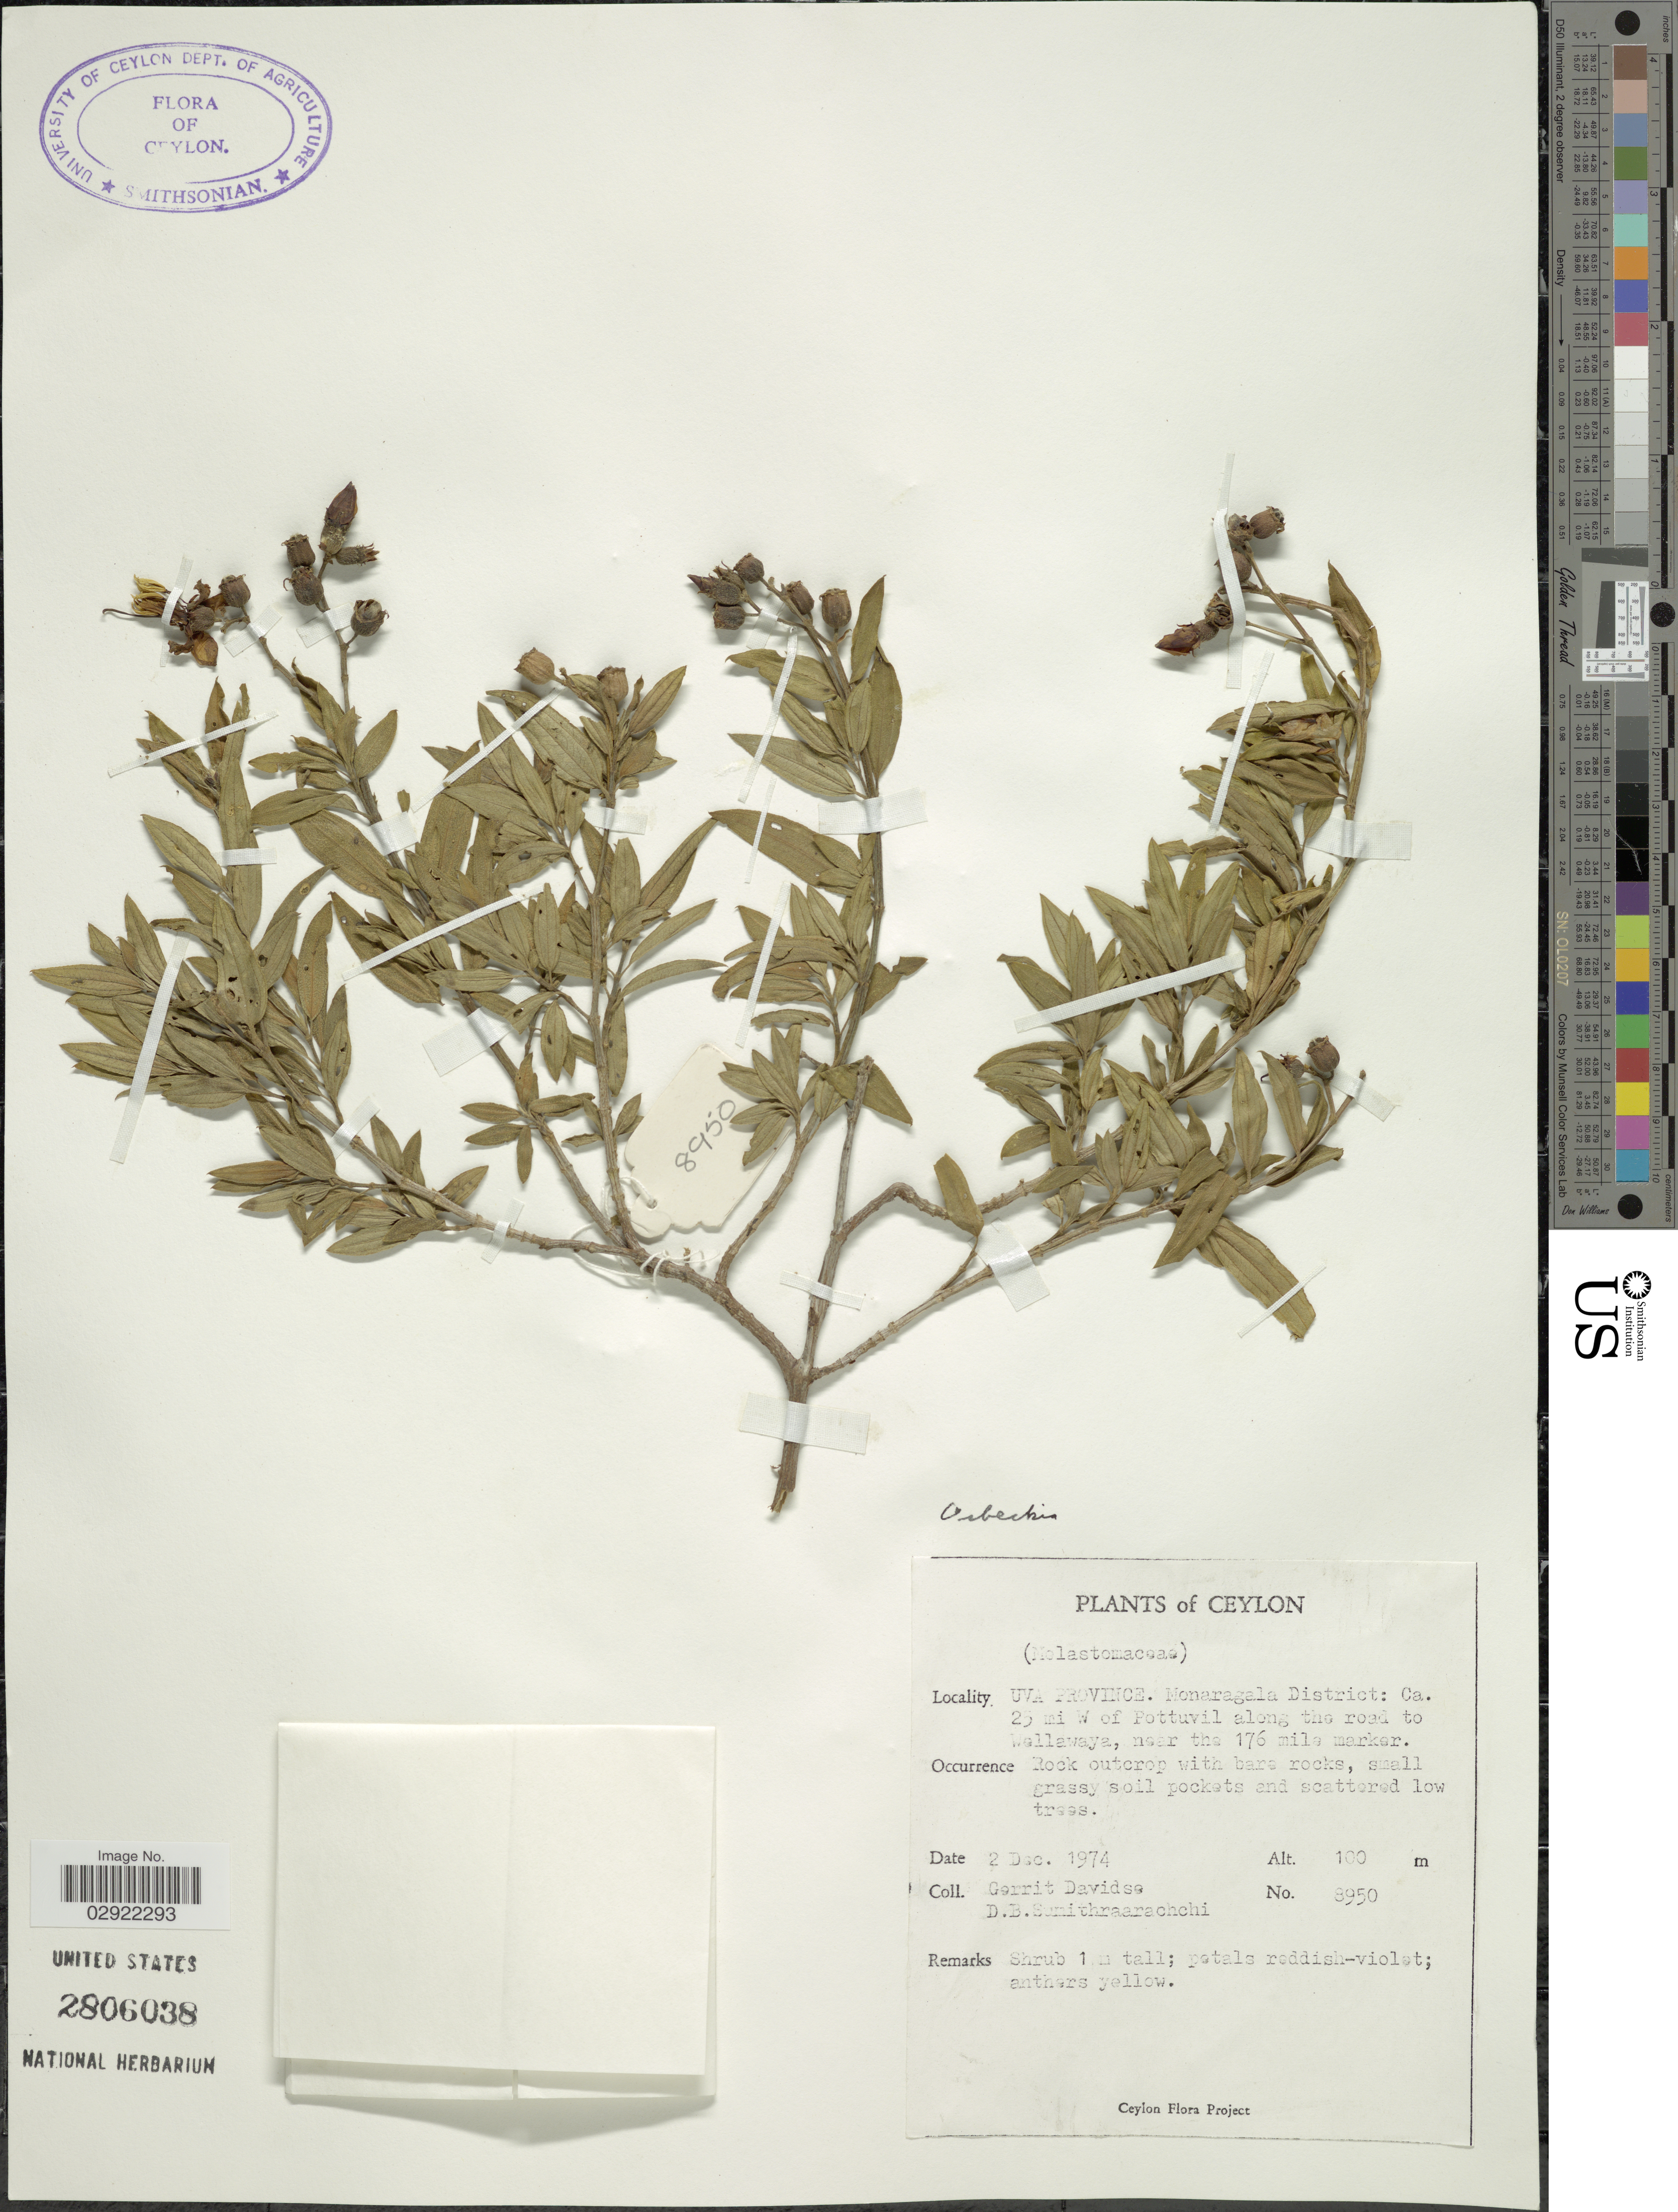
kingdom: Plantae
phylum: Tracheophyta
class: Magnoliopsida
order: Myrtales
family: Melastomataceae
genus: Osbeckia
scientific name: Osbeckia sp.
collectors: G. Davidse & D. B. Sumithraarachchi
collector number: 8950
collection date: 1974-12-02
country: Sri Lanka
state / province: Uva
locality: Ceylon. Monaragala District: Ca. 25 mi W of Pottuvil along the road to Wallawaya, near the 176 mile marker.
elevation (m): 100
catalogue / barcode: US 2806038